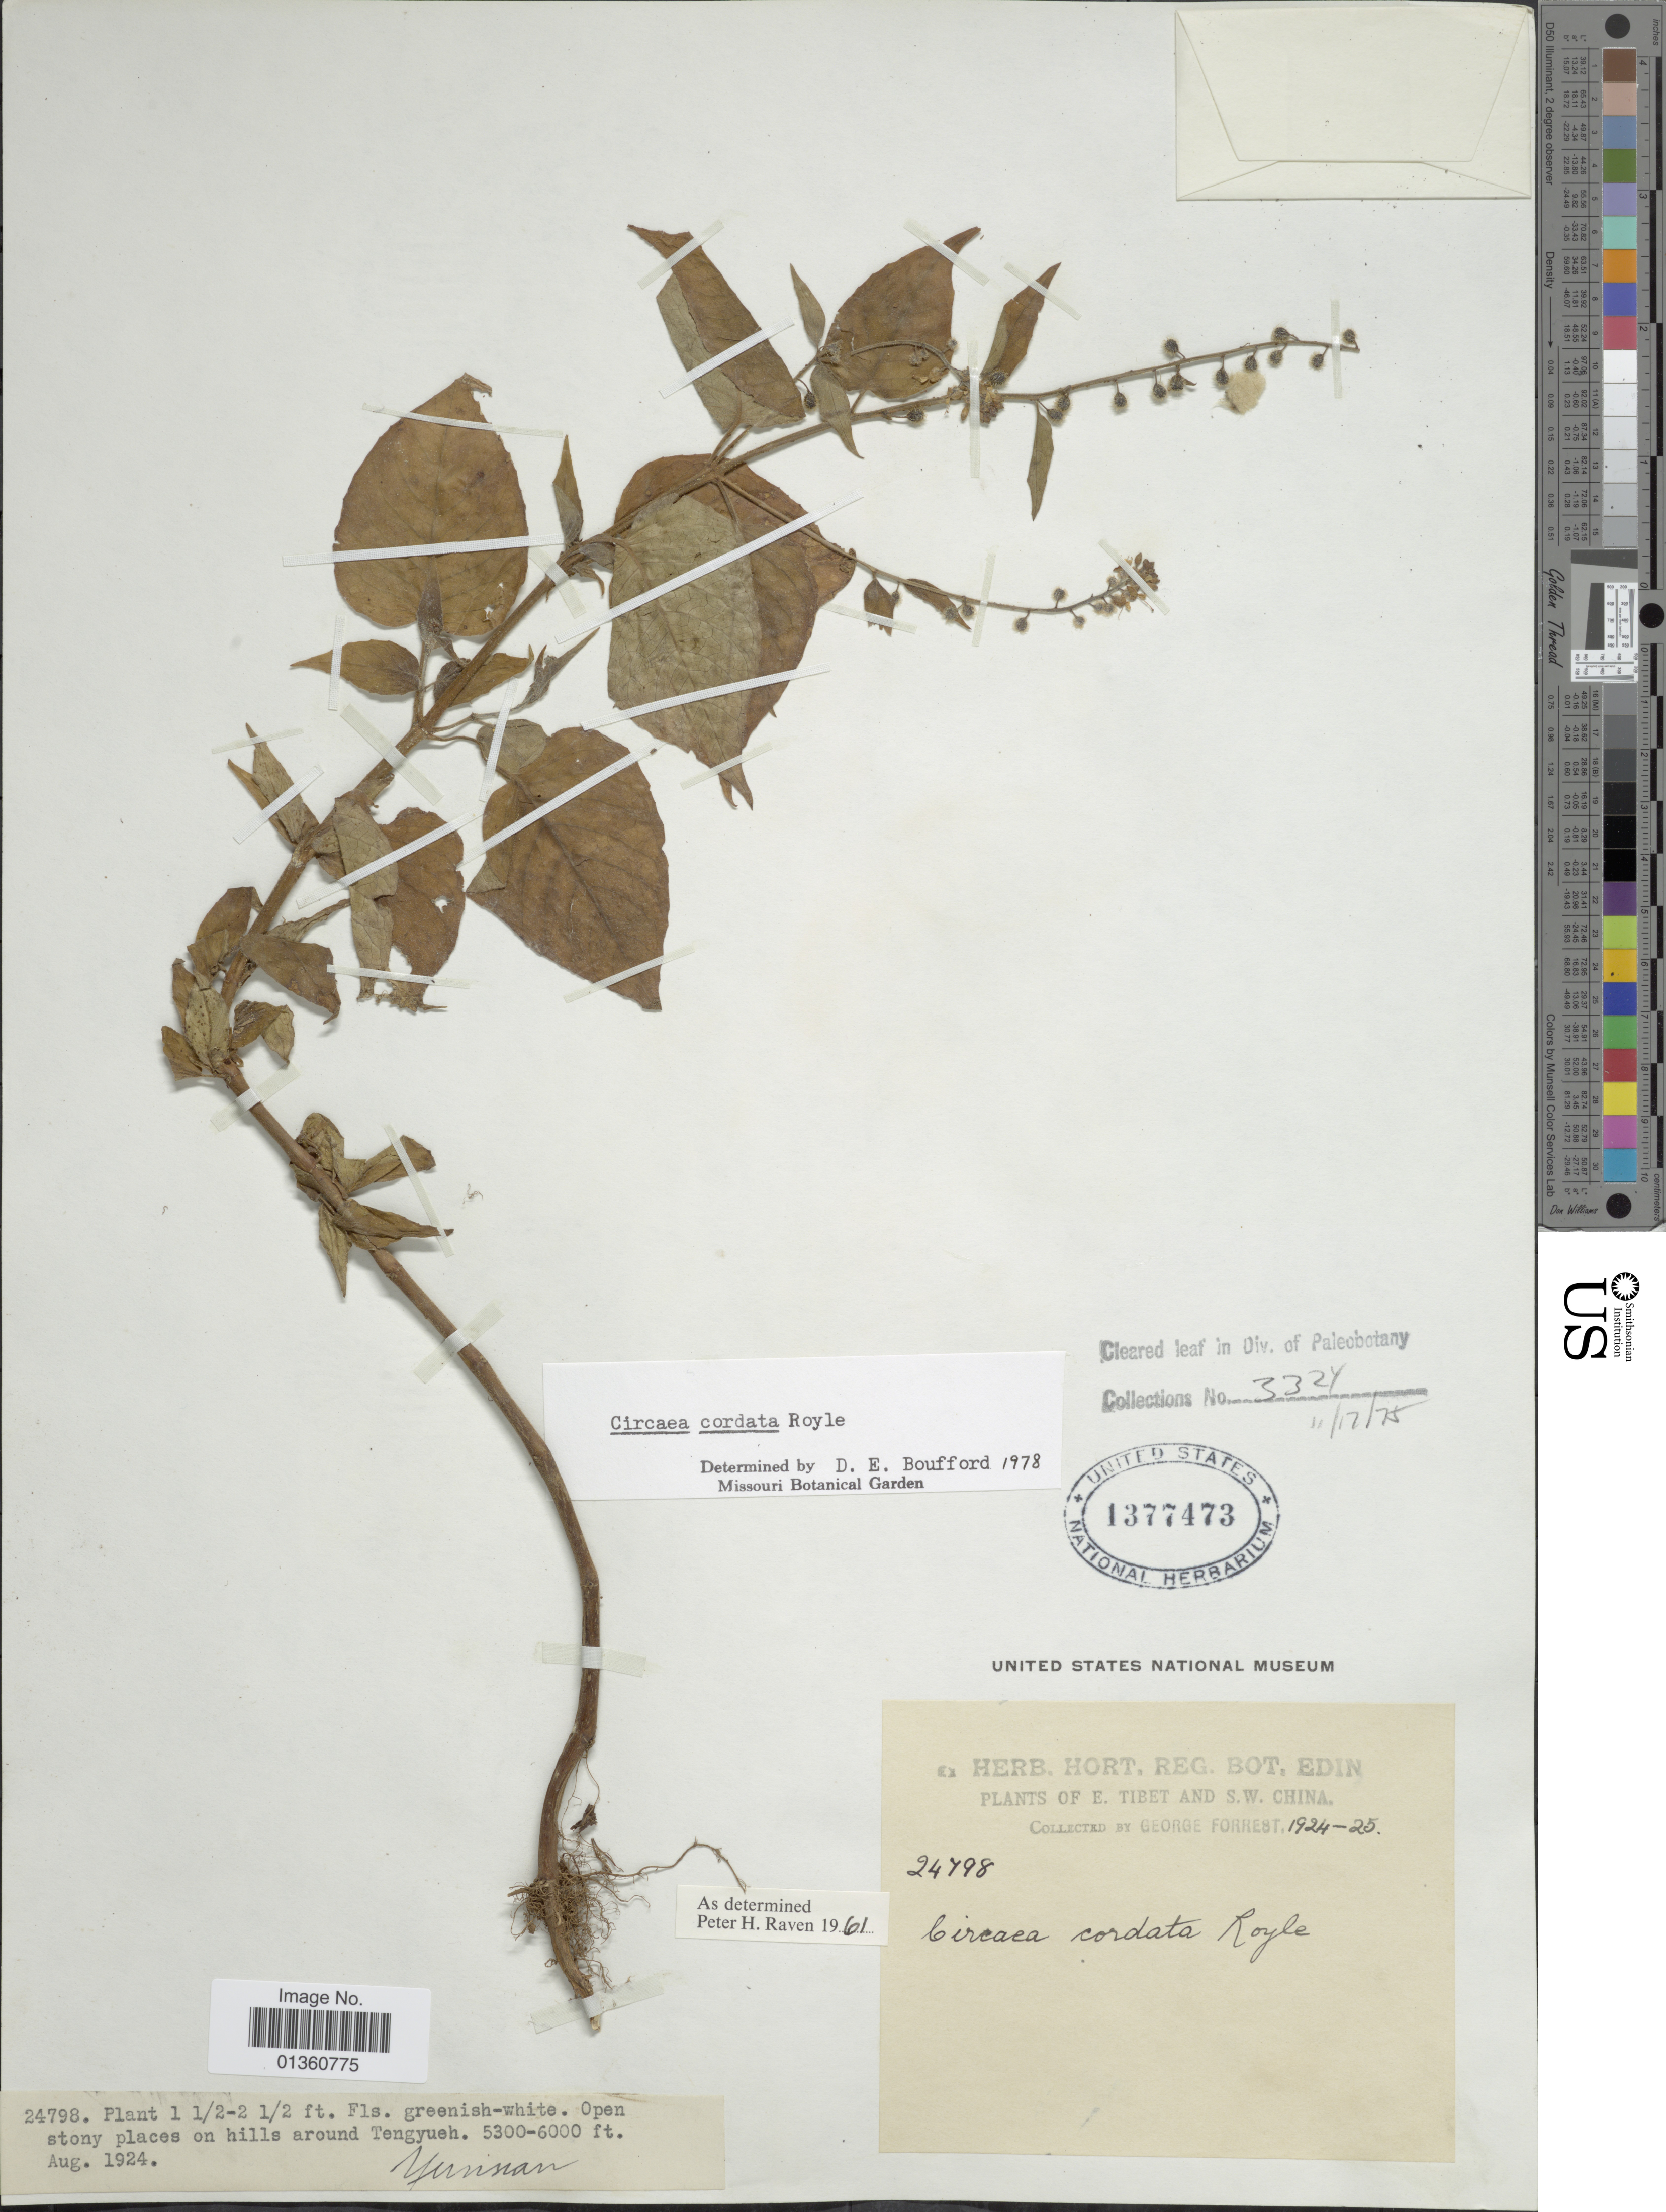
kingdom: Plantae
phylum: Tracheophyta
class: Magnoliopsida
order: Myrtales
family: Onagraceae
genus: Circaea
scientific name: Circaea cordata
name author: Royle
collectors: G. Forrest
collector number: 24798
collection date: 1924-08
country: China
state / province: Yunnan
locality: E. Tibet and S.W. China, around Tengyueh.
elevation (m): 1615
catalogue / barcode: US 1377473